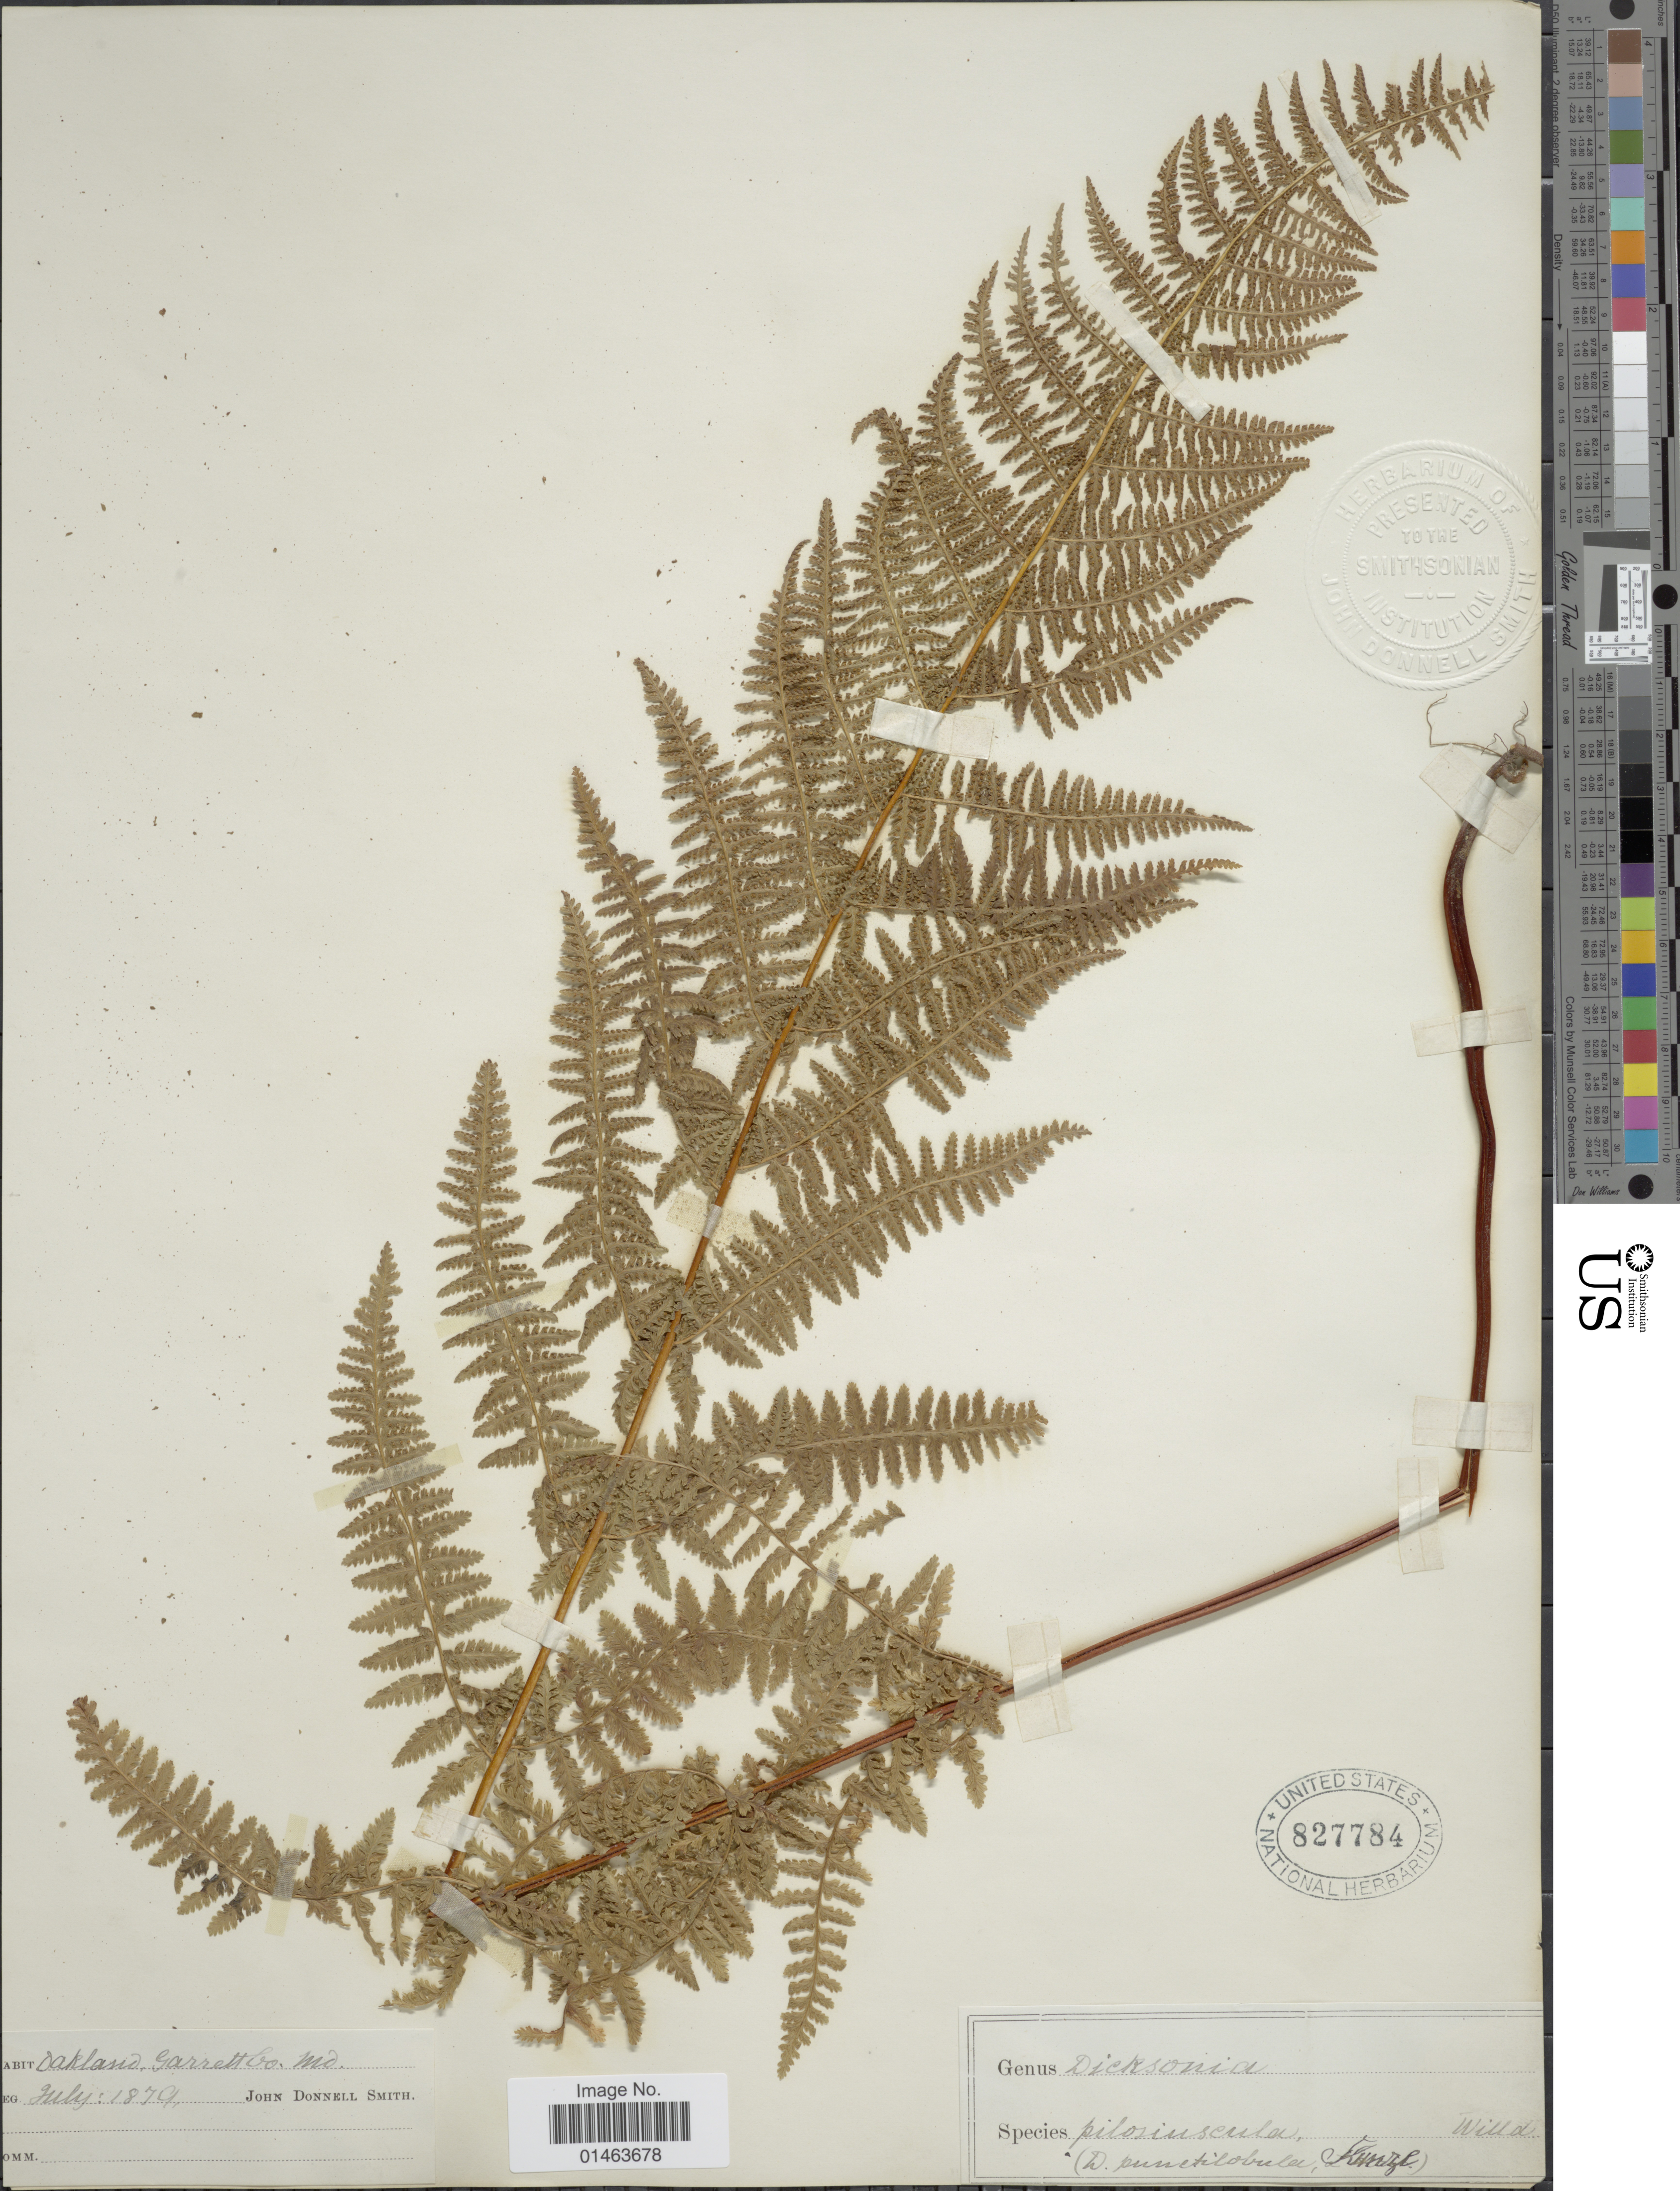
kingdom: Plantae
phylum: Tracheophyta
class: Polypodiopsida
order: Polypodiales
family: Dennstaedtiaceae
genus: Dennstaedtia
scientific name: Dennstaedtia punctilobula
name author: (Michx.) T. Moore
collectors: J. Donnell Smith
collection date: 1879-07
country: United States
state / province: Maryland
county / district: Garrett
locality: Oakland, Garrett, Co.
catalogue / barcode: US 827784